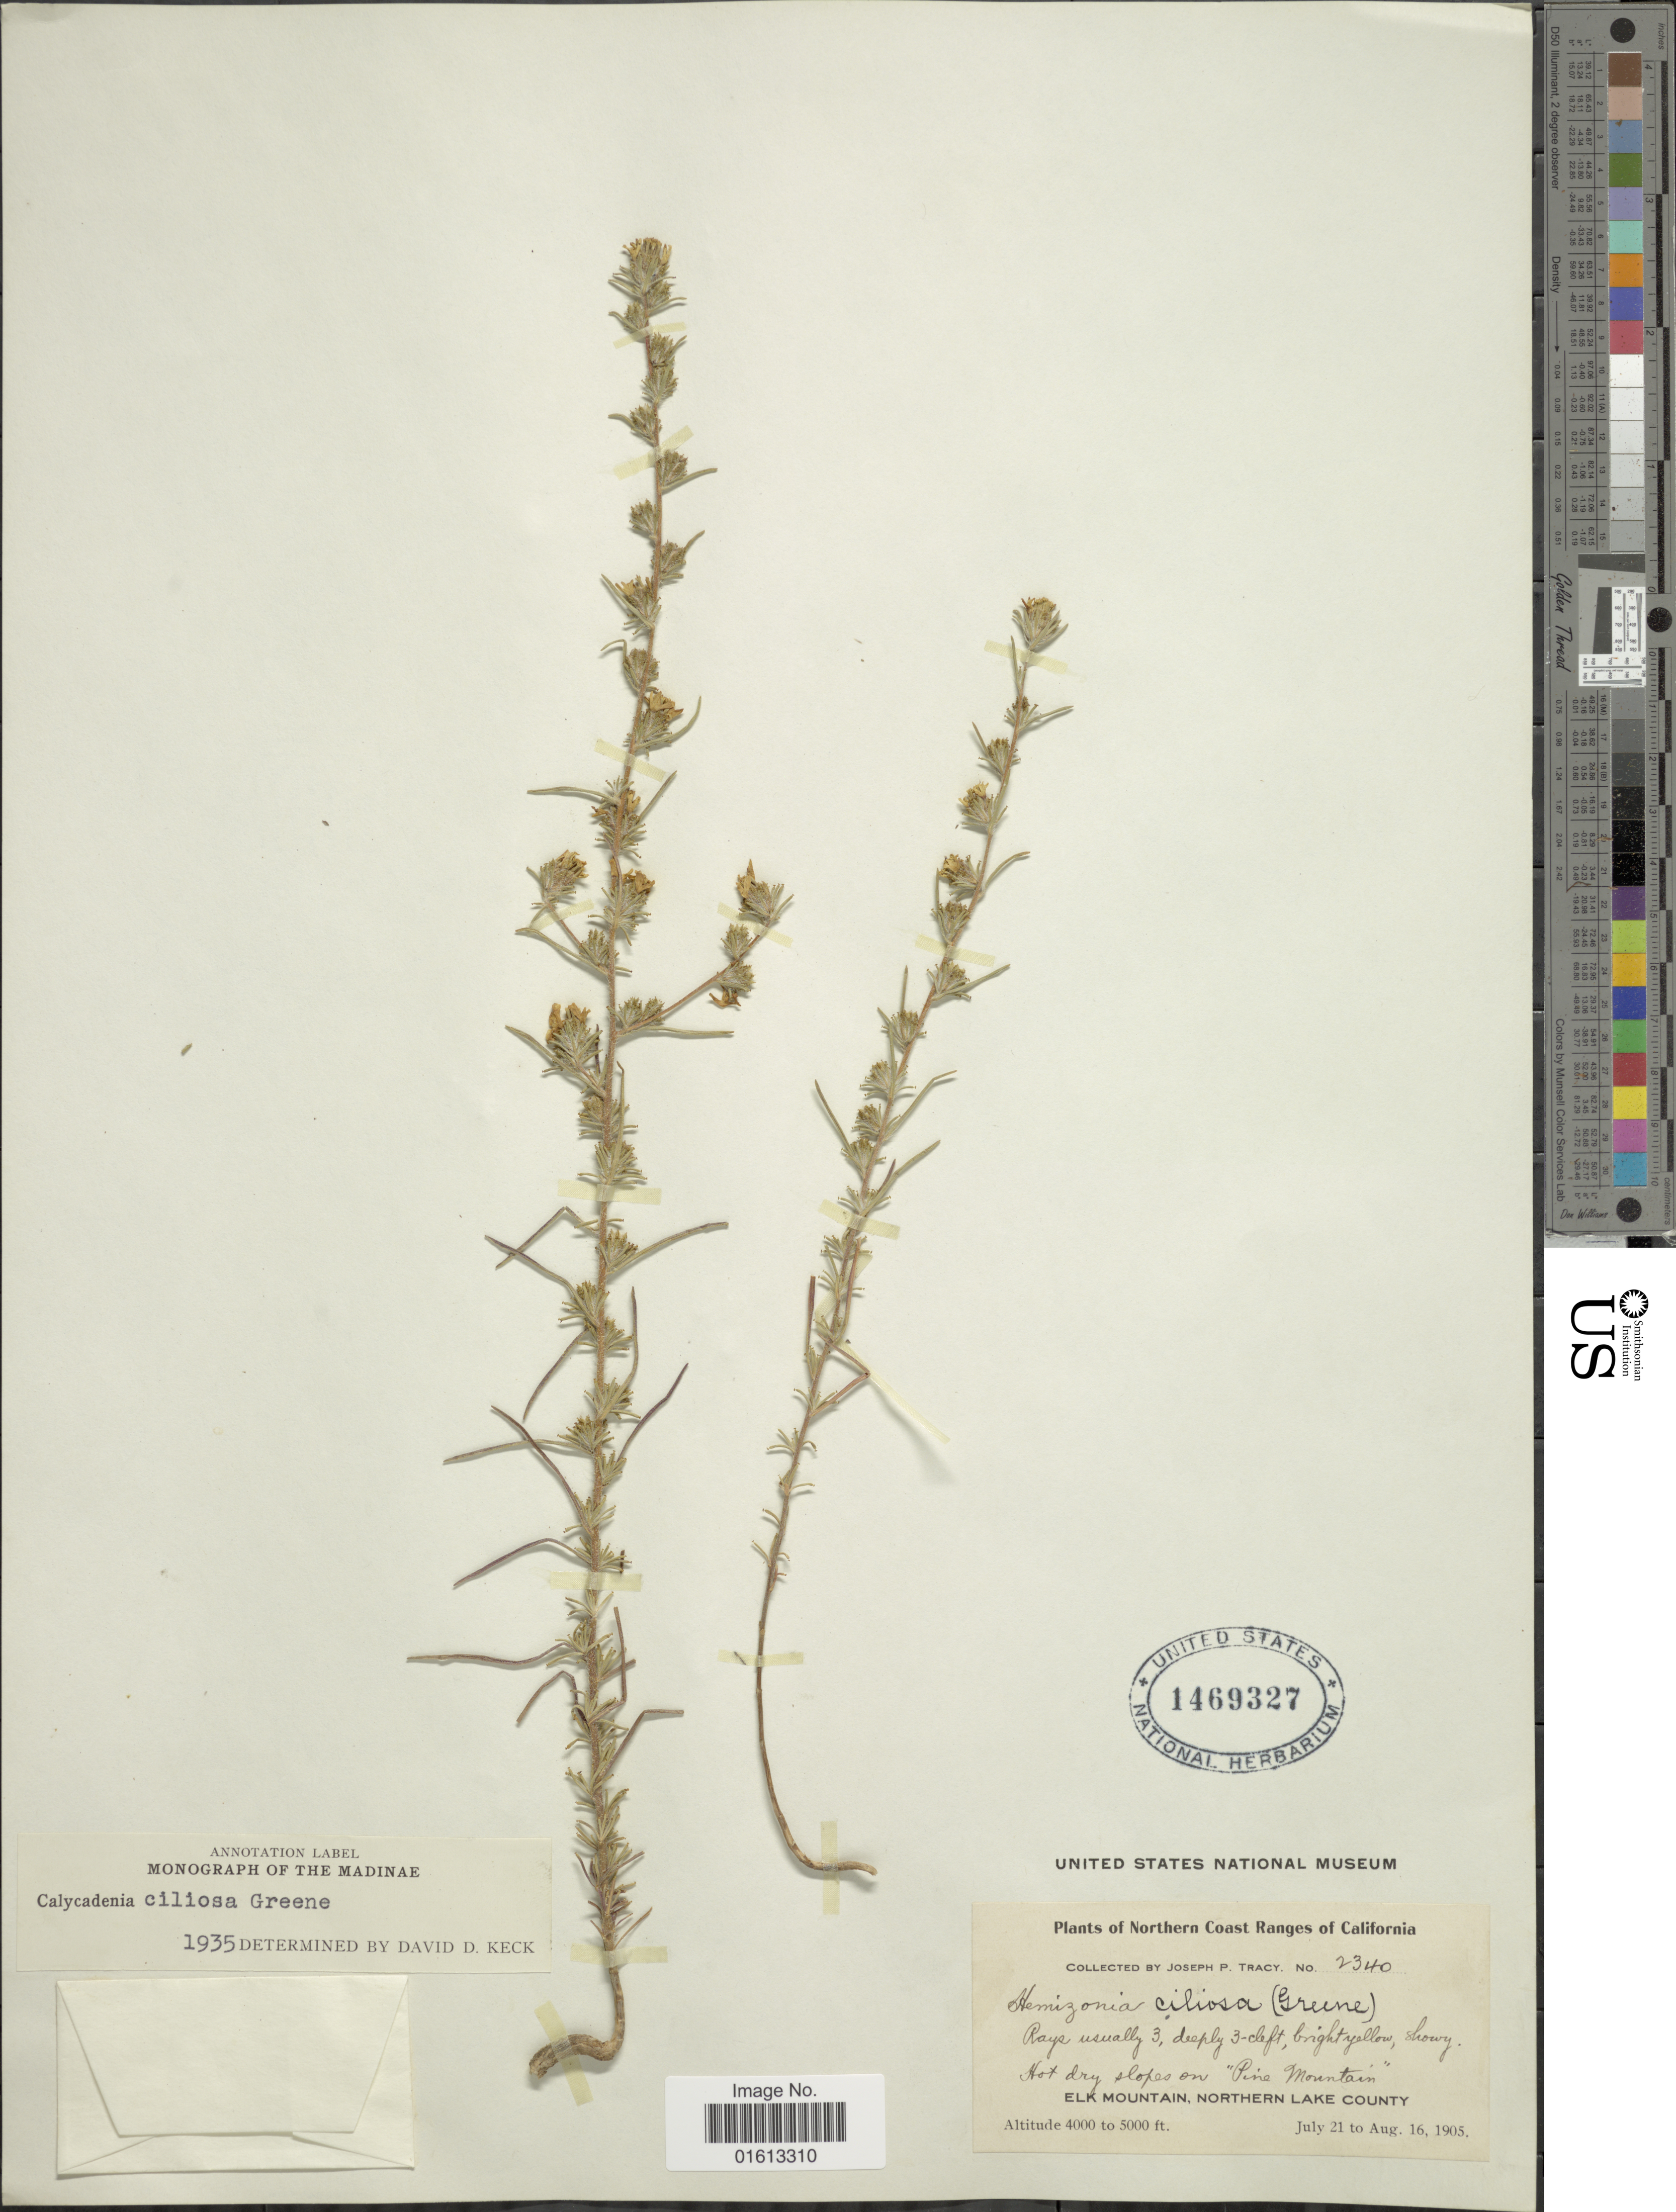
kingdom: Plantae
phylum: Tracheophyta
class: Magnoliopsida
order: Asterales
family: Asteraceae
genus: Calycadenia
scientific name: Calycadenia ciliosa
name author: Greene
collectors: J. Tracy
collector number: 2340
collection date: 1905-07-21/1905-08-16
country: United States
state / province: California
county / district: Lake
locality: Northern Coast Ranges of California, hot dry slopes on "Pine mountain", Elk mountain, Northern Lake County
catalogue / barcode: US 1469327